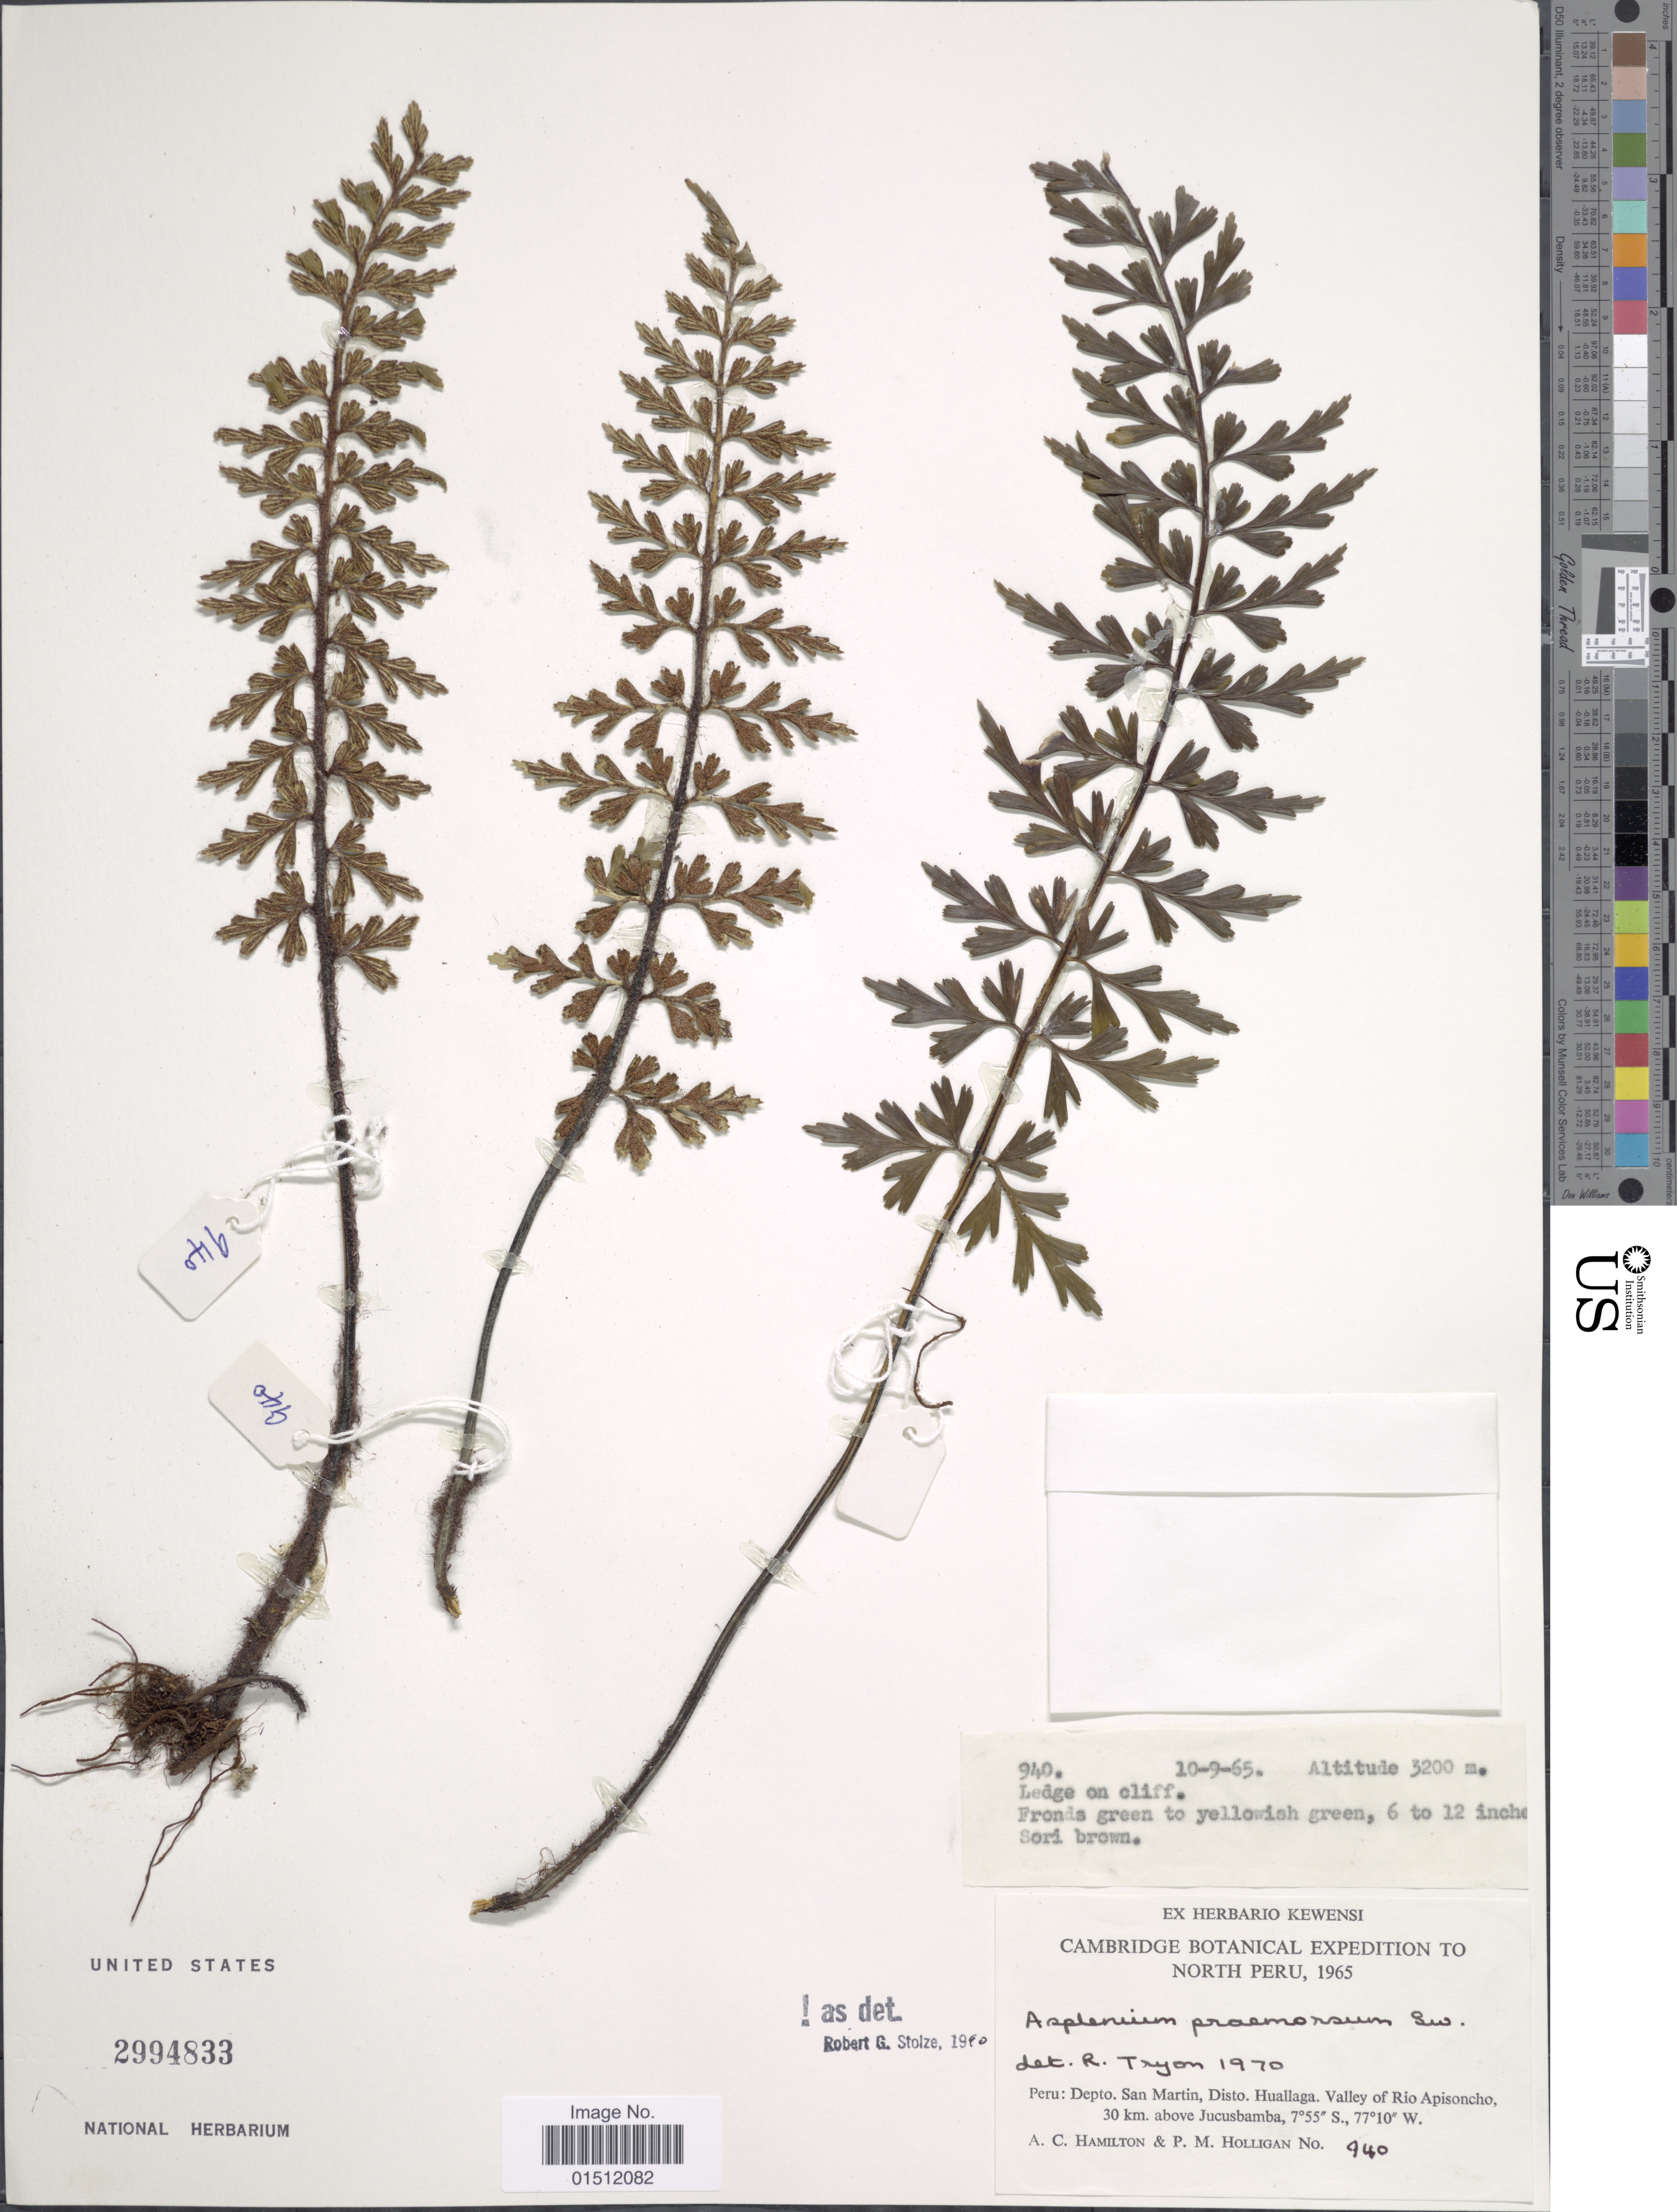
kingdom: Plantae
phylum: Tracheophyta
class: Polypodiopsida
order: Polypodiales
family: Aspleniaceae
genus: Asplenium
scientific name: Asplenium praemorsum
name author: Sw.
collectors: A. Hamilton & P. Holligan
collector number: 940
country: Peru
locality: Peru: Depto. San Martin, Disto. Huallaga, Valley of Rio Apisoncho, 30 km. above Jucusbamba.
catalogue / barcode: US 2994833